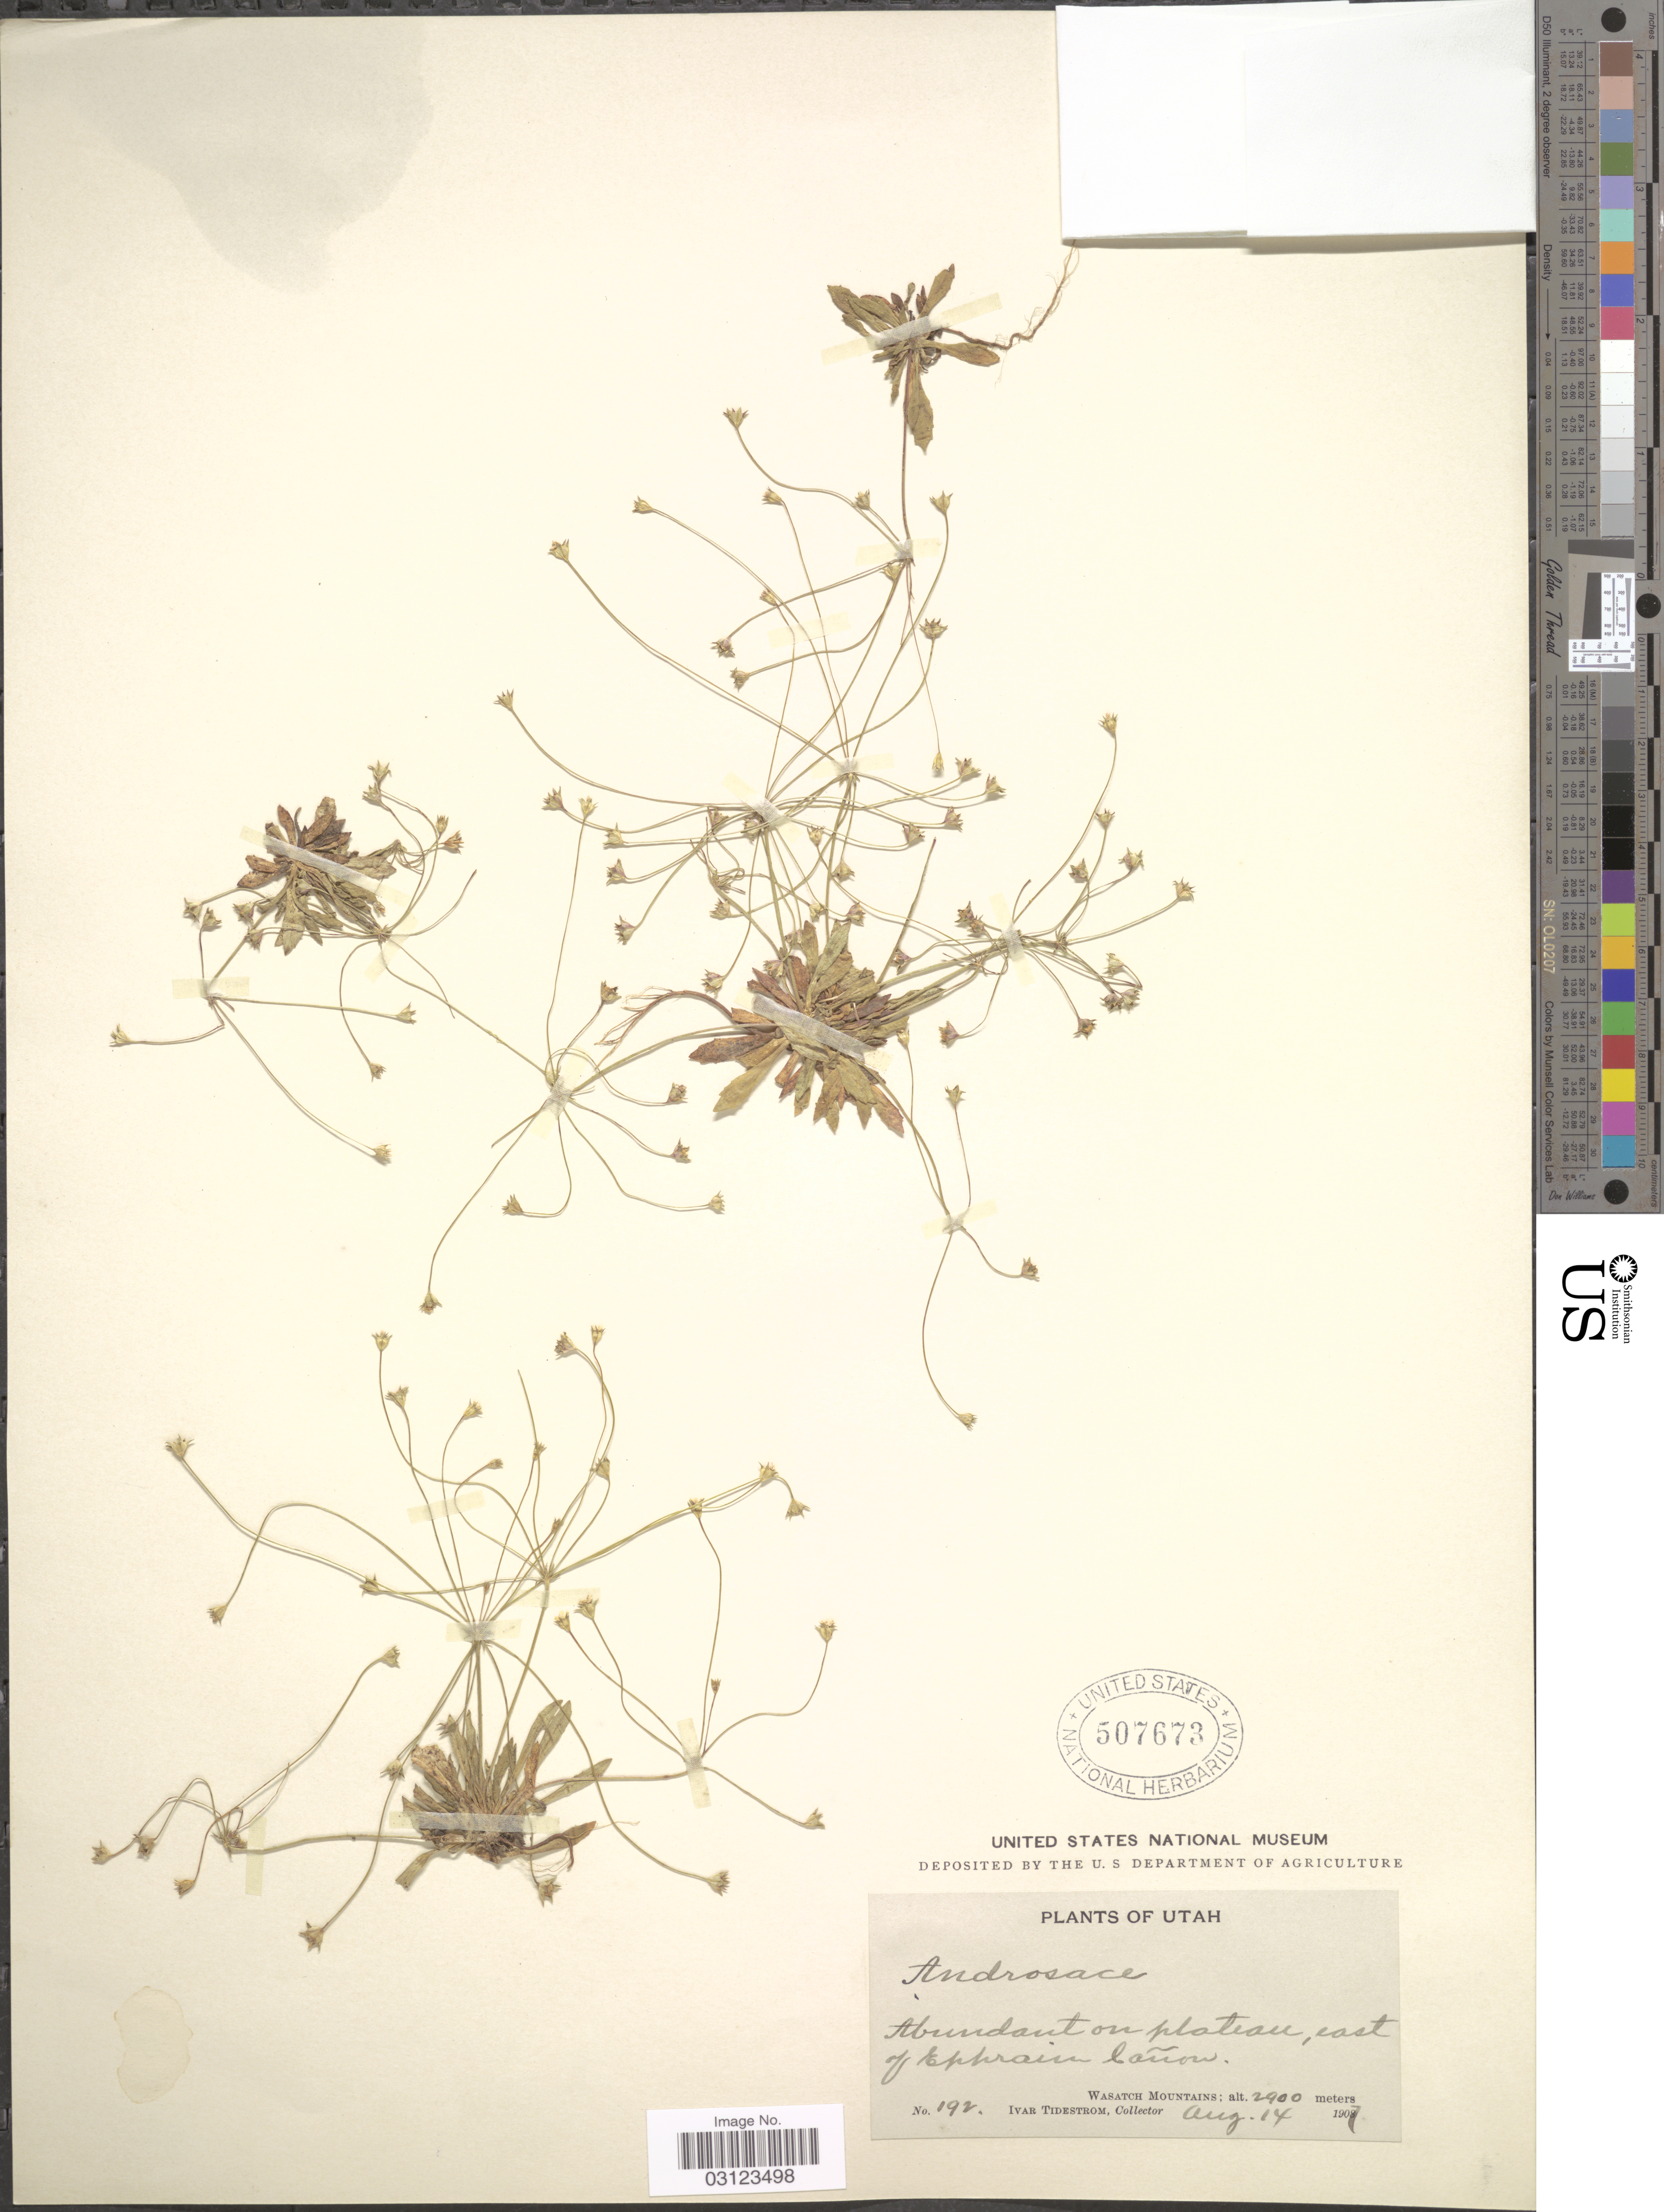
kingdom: Plantae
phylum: Tracheophyta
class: Magnoliopsida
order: Ericales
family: Primulaceae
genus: Androsace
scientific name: Androsace septentrionalis var. puberulenta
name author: (Rydb.) R. Knuth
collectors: I. F. Tidestrom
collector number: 192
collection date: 1907-08-14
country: United States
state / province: Utah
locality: Abundant on plateau, east of Ephraim Cañon. Wasatch Mountains.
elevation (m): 2900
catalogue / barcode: US 507673